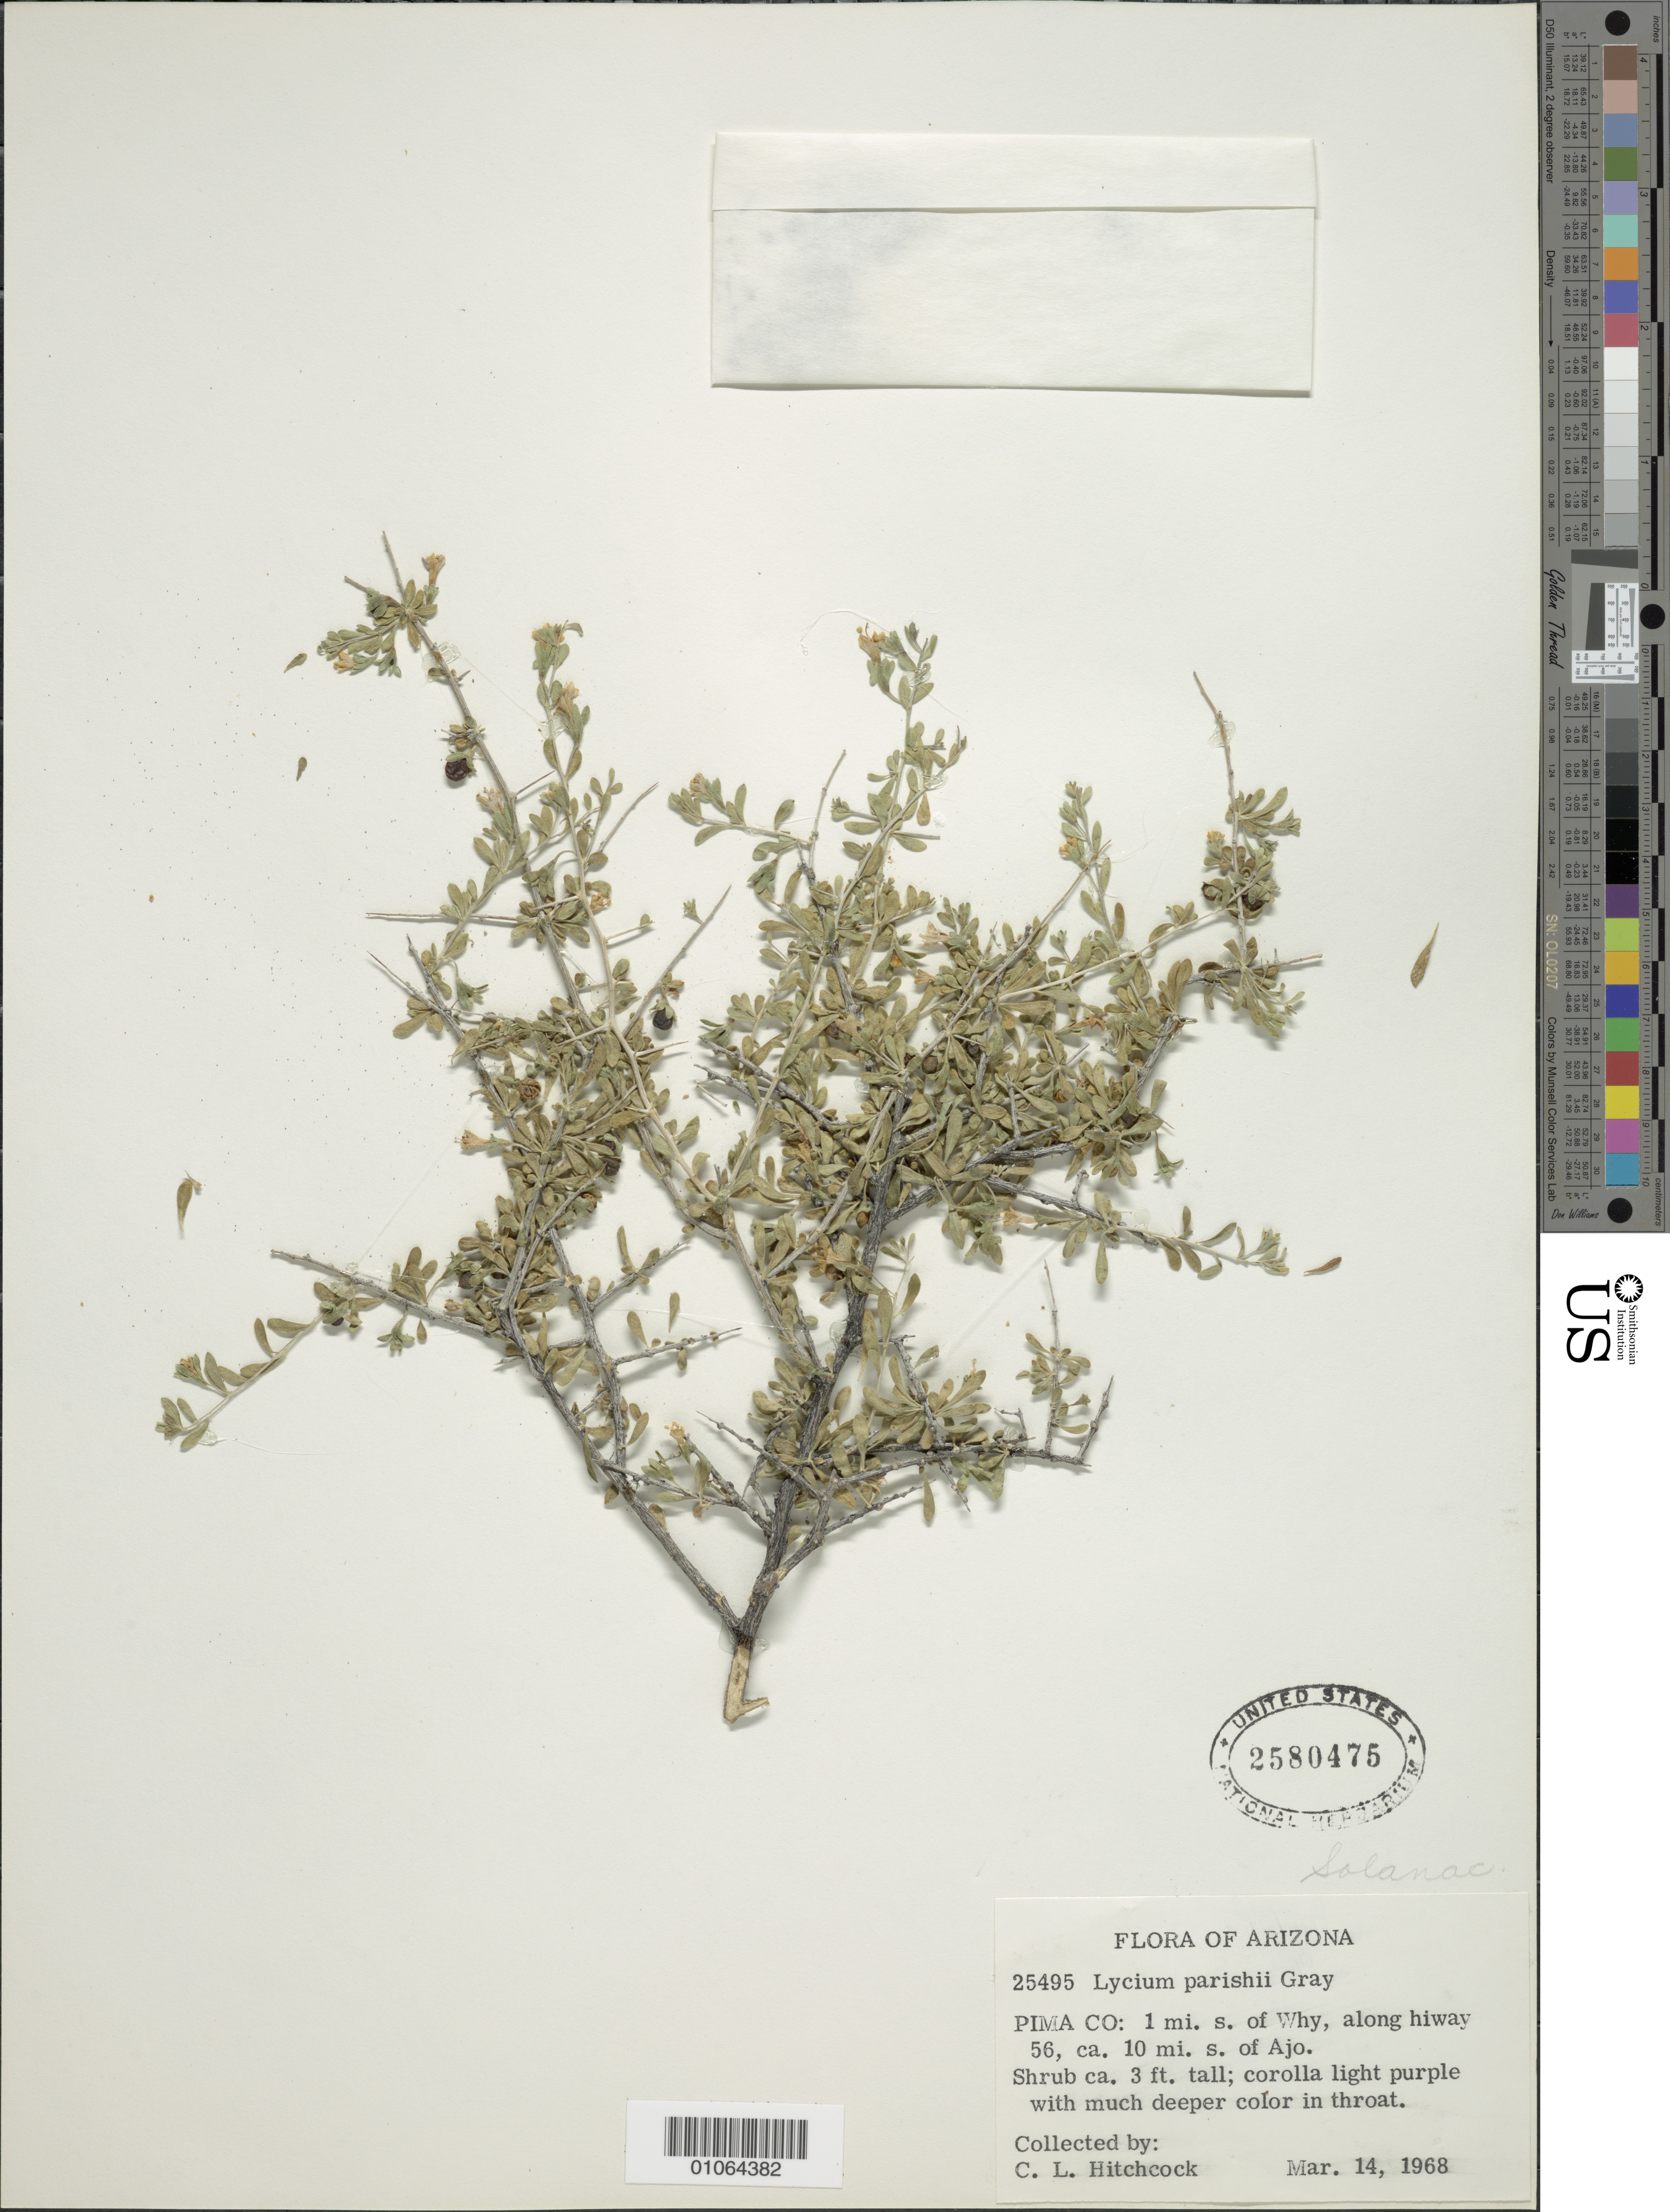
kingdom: Plantae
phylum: Tracheophyta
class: Magnoliopsida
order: Solanales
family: Solanaceae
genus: Lycium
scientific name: Lycium parishii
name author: A. Gray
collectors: C. L. Hitchcock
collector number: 25495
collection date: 1968-03-14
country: United States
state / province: Arizona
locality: Pima Co.: 1 mi. s. of Why, along hiway 56, ca. 10 mi. s. of Ajo.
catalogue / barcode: US 2580475